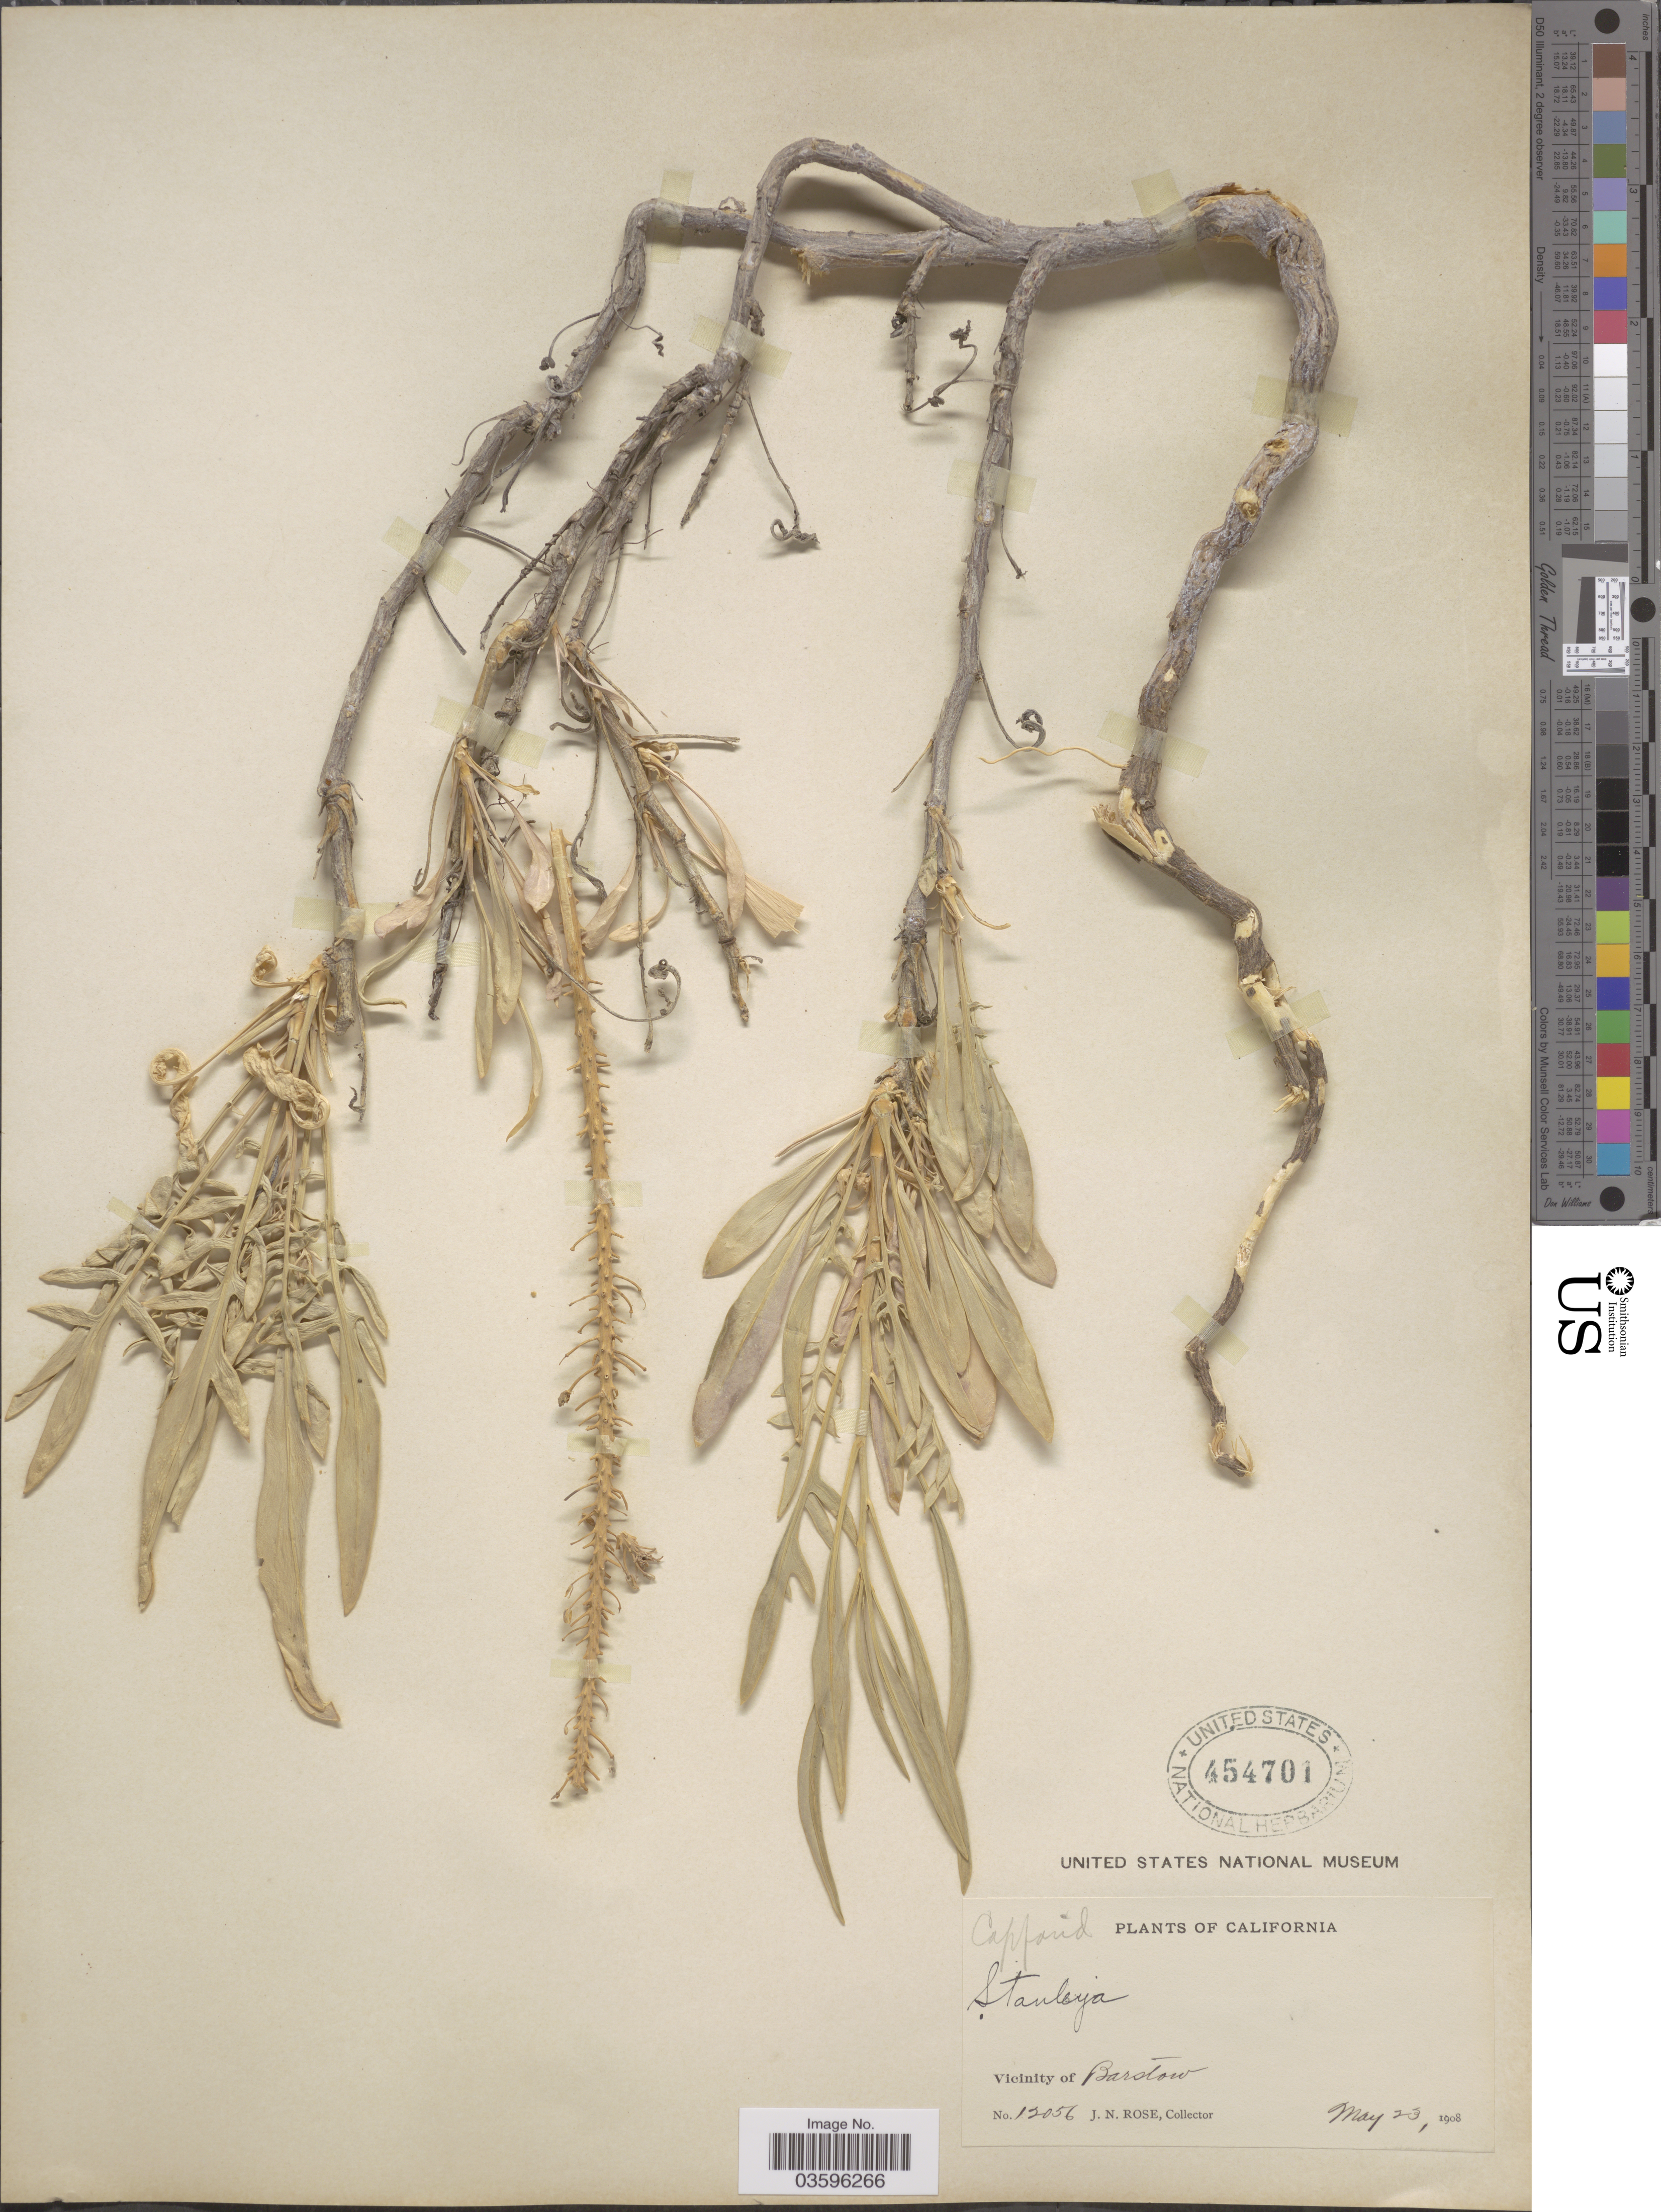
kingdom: Plantae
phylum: Tracheophyta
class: Magnoliopsida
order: Brassicales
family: Brassicaceae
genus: Stanleya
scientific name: Stanleya pinnata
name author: (Pursh) Britton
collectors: J. N. Rose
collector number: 12056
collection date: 1908-05-23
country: United States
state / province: California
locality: Vicinity of Barstow.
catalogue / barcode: US 454701